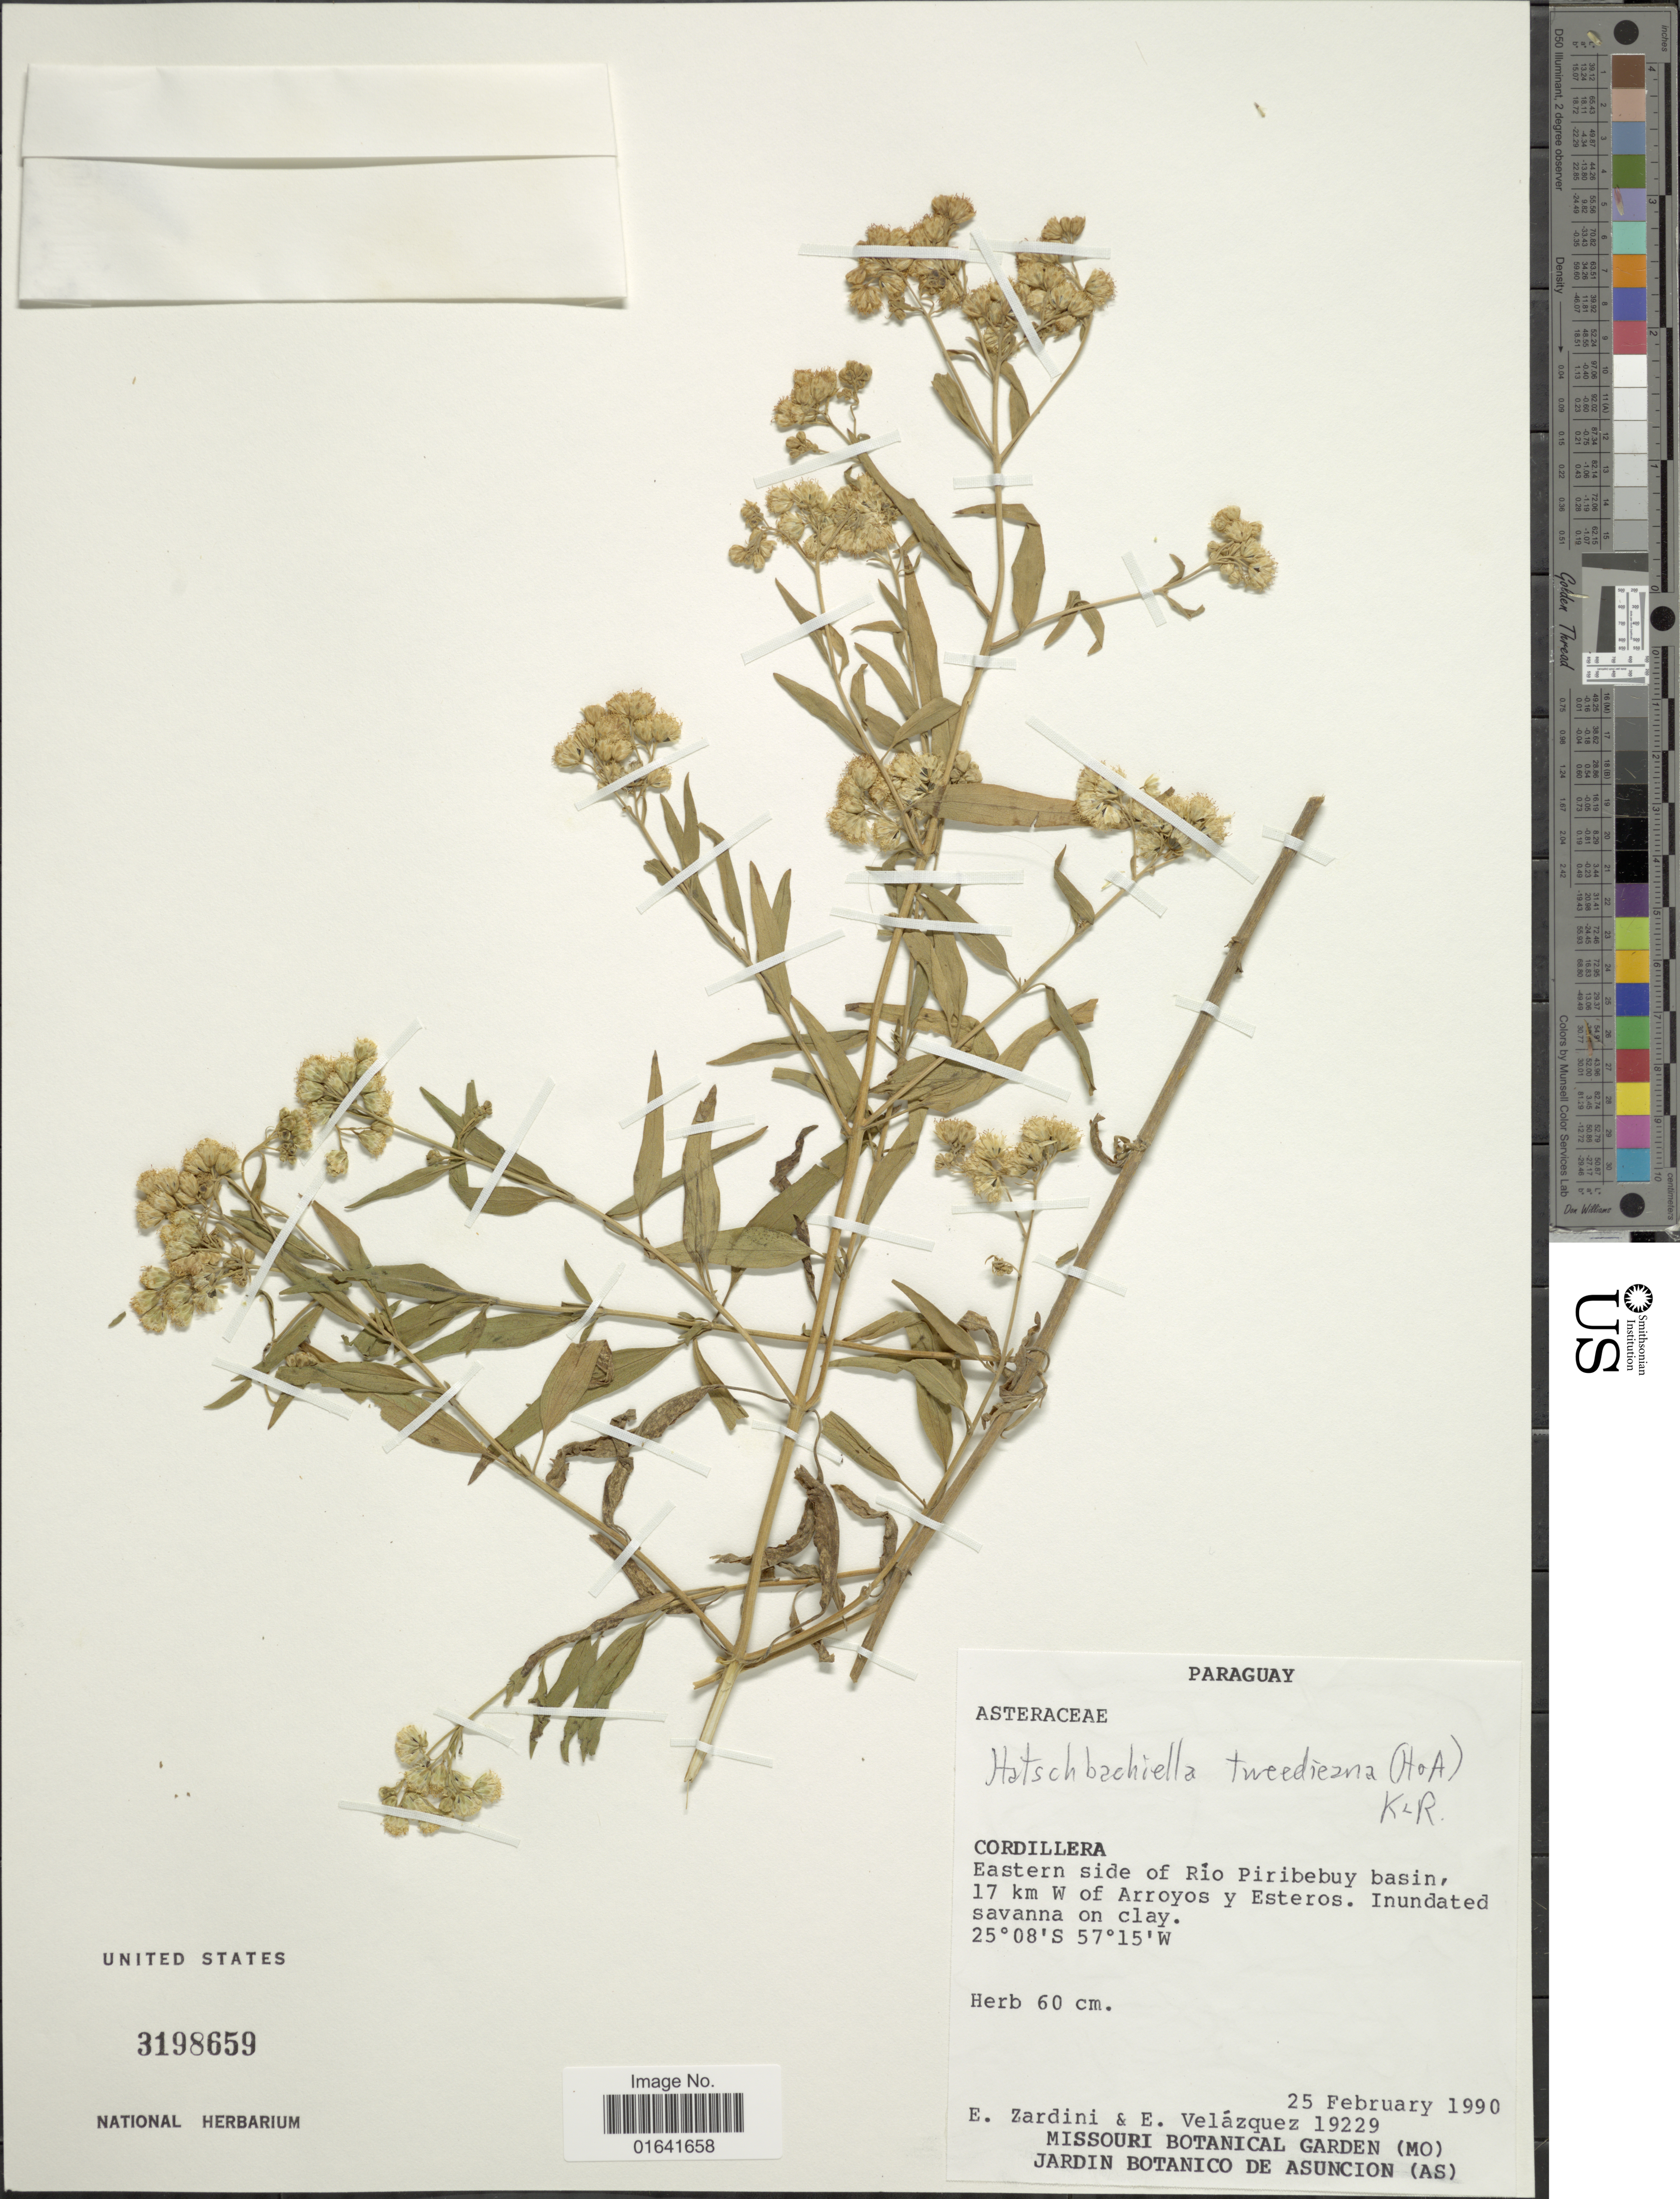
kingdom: Plantae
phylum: Tracheophyta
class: Magnoliopsida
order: Asterales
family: Asteraceae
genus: Hatschbachiella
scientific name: Hatschbachiella tweedieana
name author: (Hook. & Arn.) R.M. King & H. Rob.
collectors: E. M. Zardini & E. Velazquez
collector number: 19229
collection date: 1990-02-25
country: Paraguay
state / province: Cordillera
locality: Eastern side of Río Piribebuy basin, 17 km W of Arroyos y Esteros, indundated savanna on clay.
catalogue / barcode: US 3198659